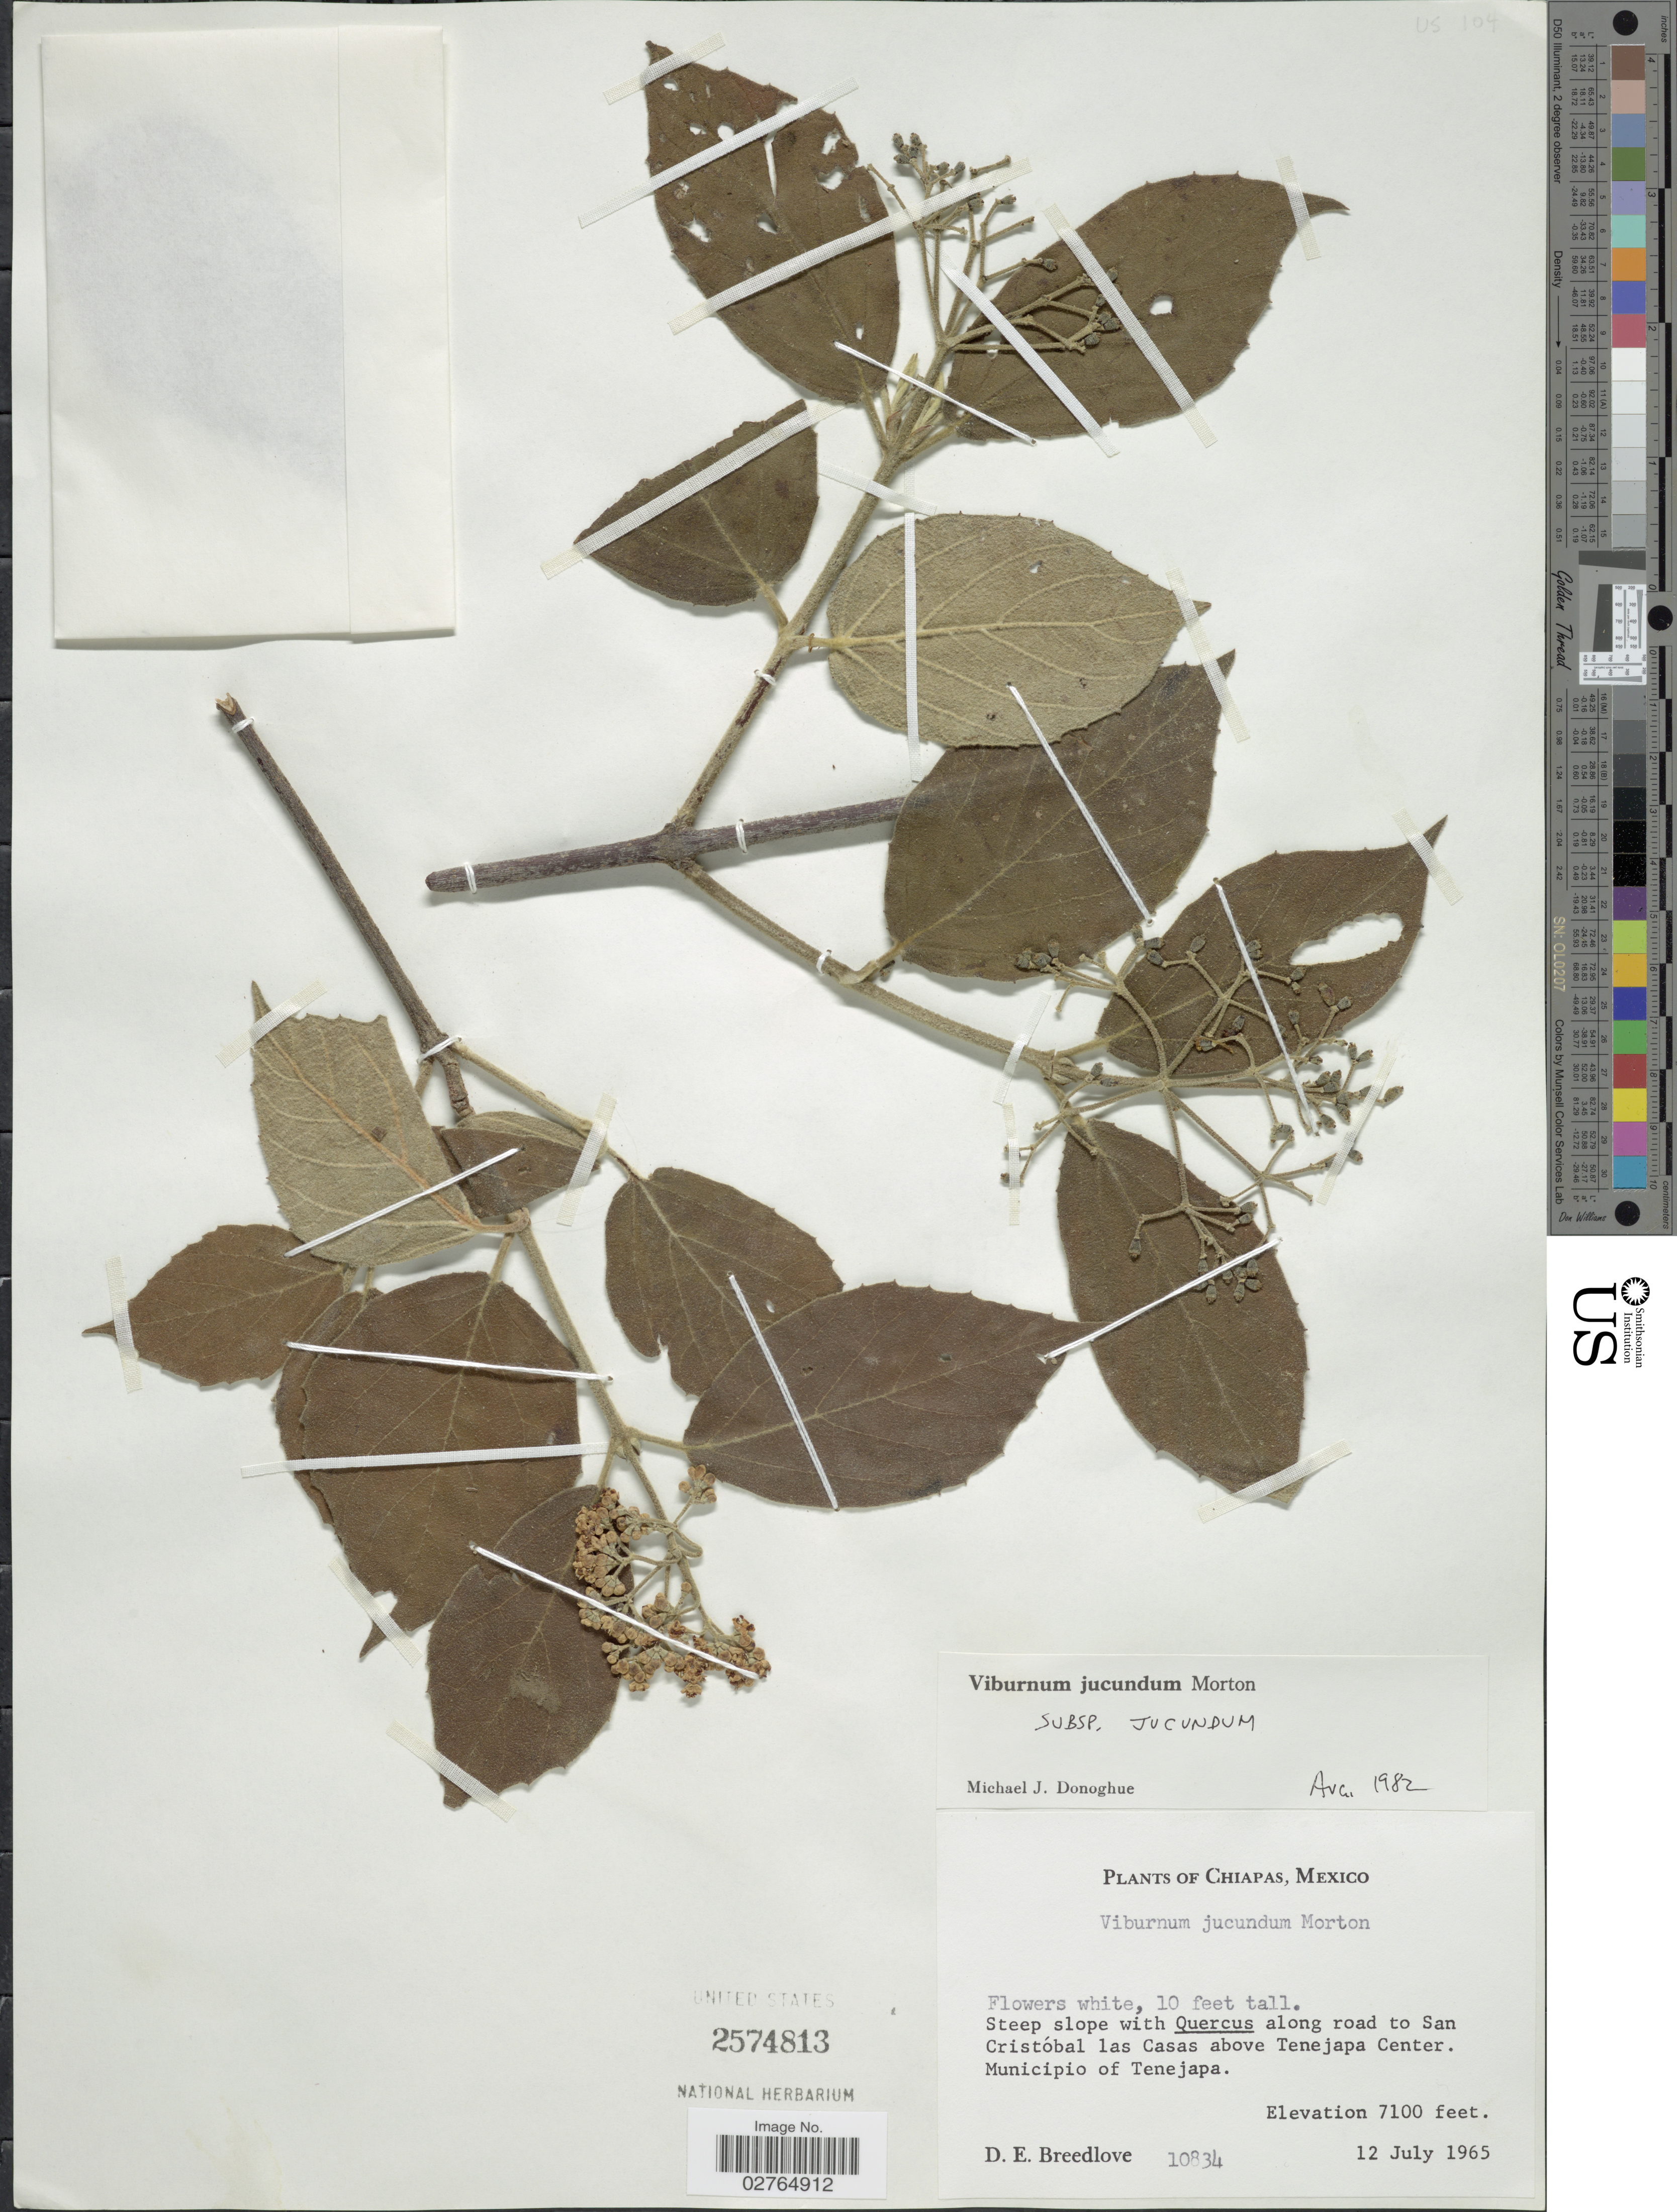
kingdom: Plantae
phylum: Tracheophyta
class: Magnoliopsida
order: Dipsacales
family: Viburnaceae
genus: Viburnum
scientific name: Viburnum jucundum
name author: C.V. Morton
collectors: D. E. Breedlove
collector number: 10834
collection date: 1965-07-12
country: Mexico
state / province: Chiapas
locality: Along road to San Cristóbal las Casas above Tenejapa Center. Municipio of Tenejapa.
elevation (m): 2164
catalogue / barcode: US 2574813